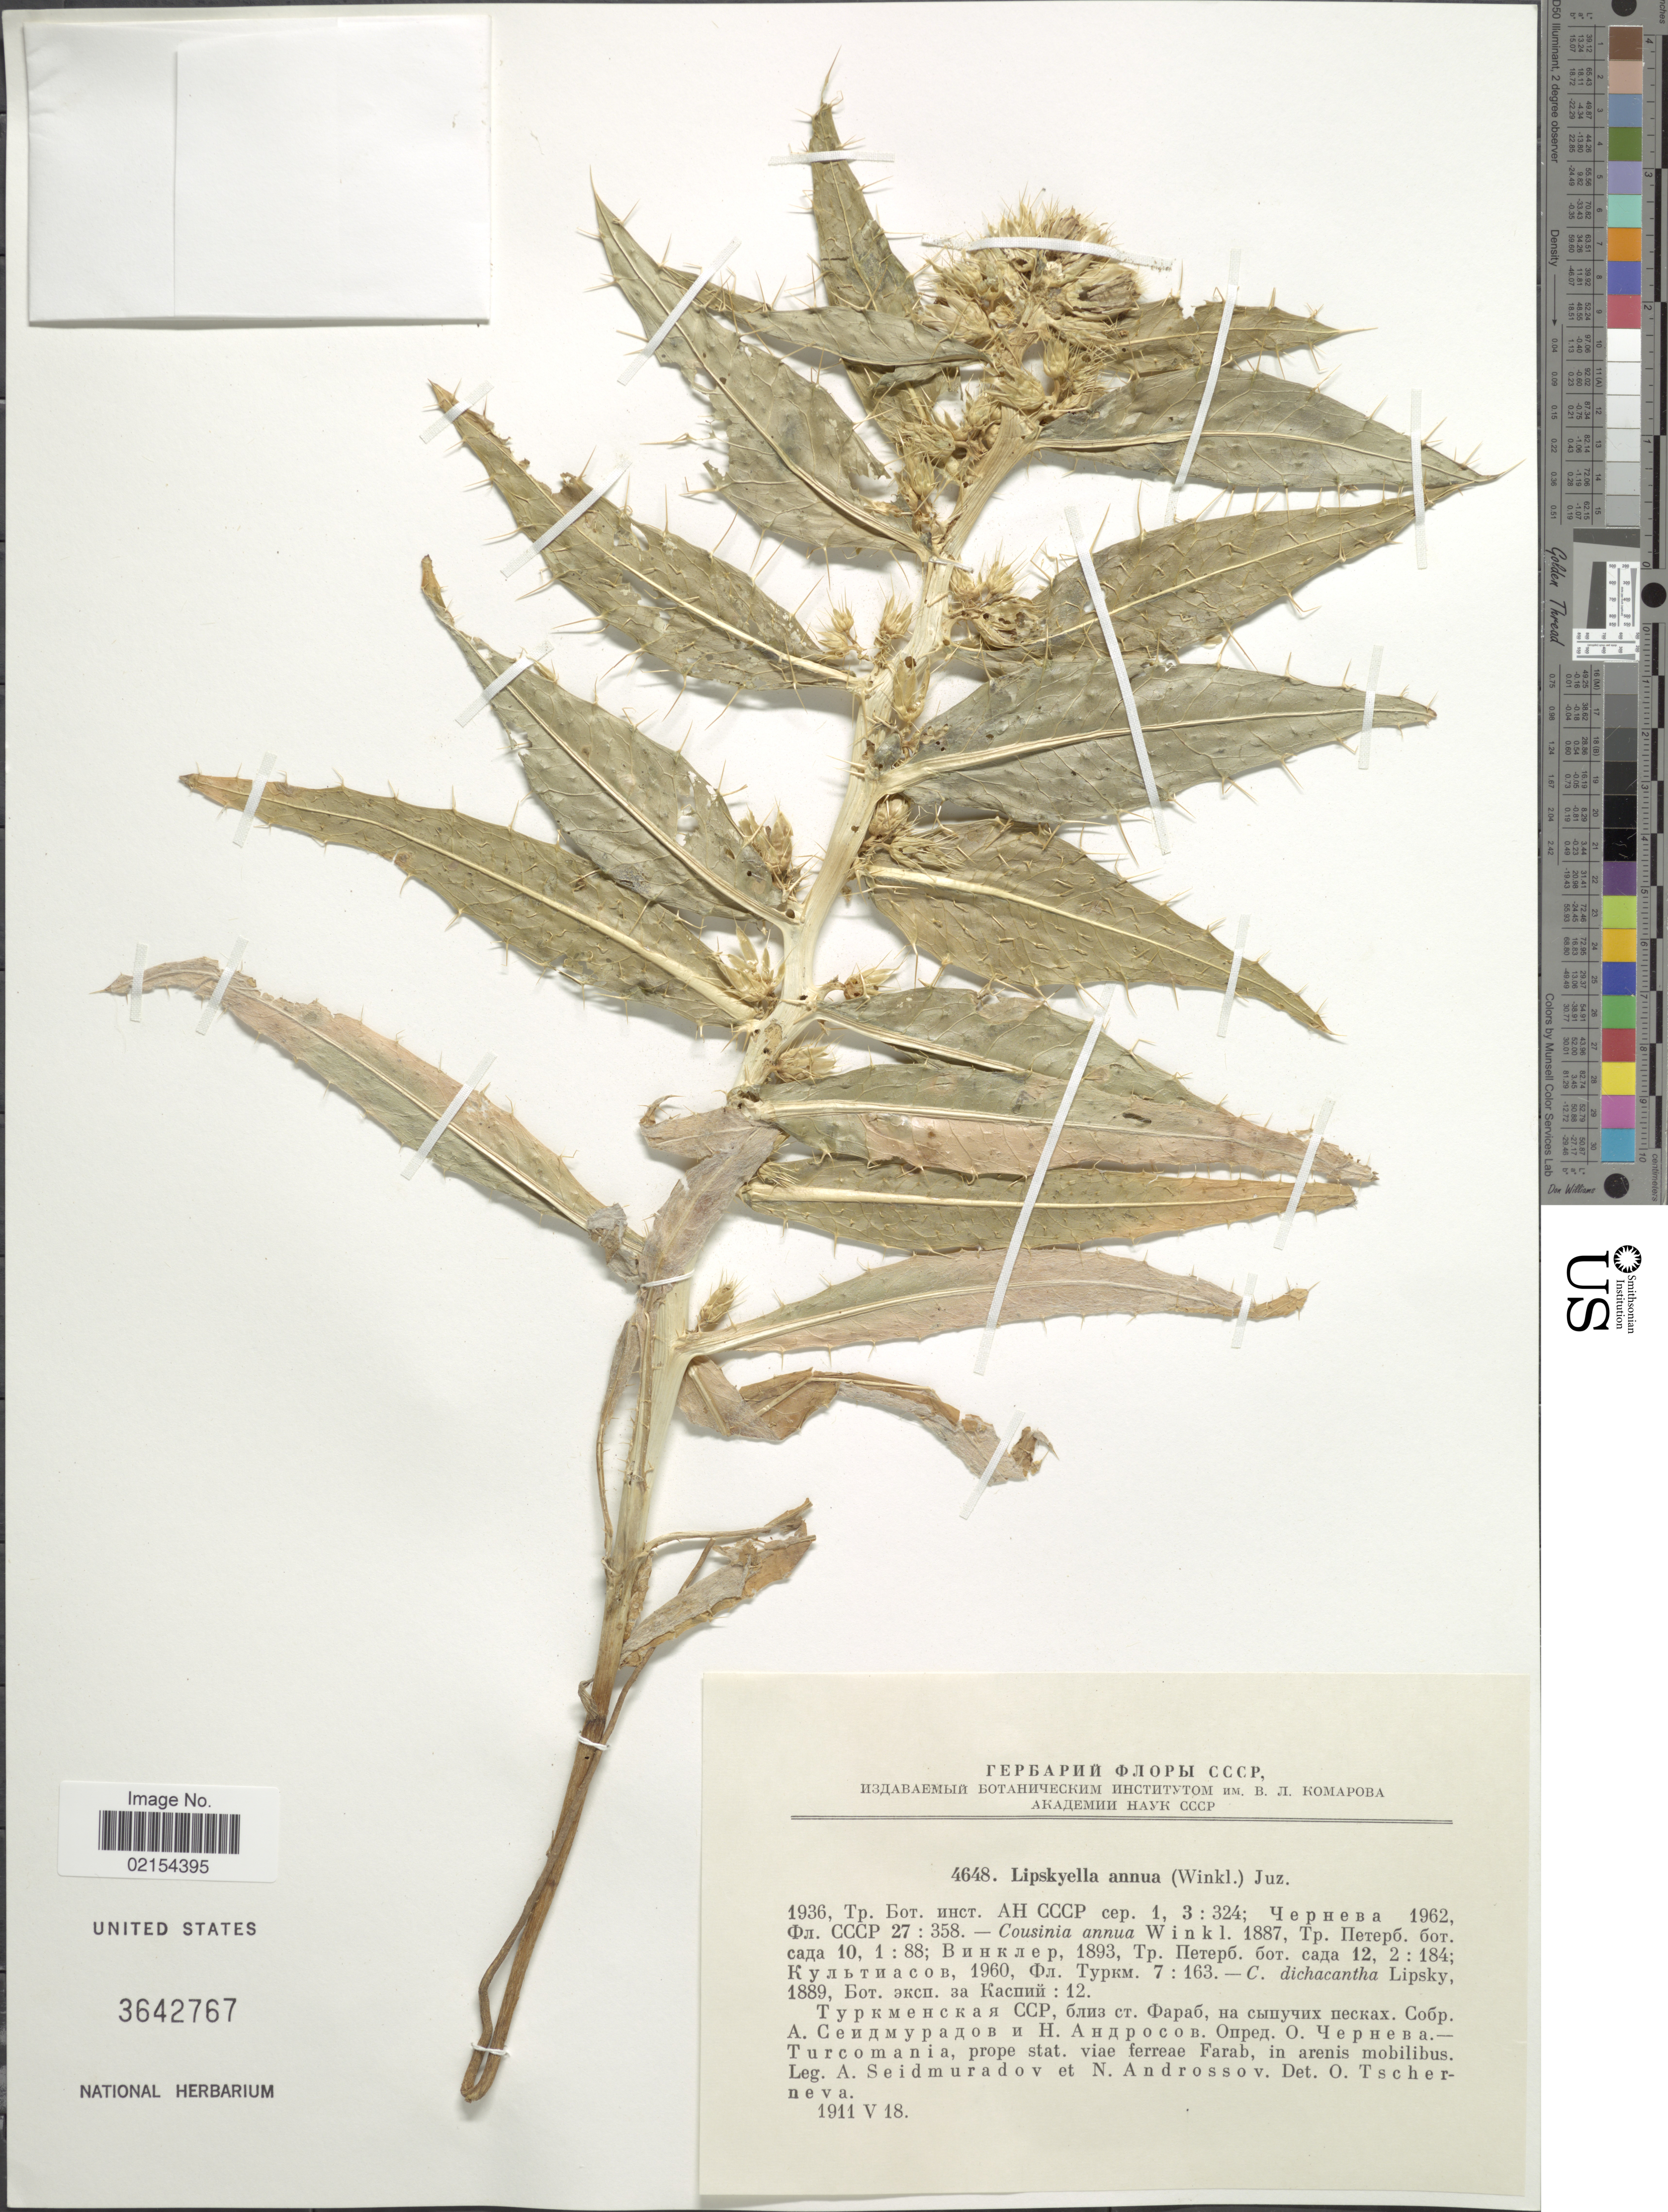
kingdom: Plantae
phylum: Tracheophyta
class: Magnoliopsida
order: Asterales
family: Asteraceae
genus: Lipskyella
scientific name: Lipskyella annua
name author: (C. Winkl.) Juz.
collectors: A. Seidmuradov & N. Androssov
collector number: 4648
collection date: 1911-05-18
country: Turkmenistan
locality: Turcomania, prope stat. viae ferreae Farab, in arenis mobilibis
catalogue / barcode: US 3642767